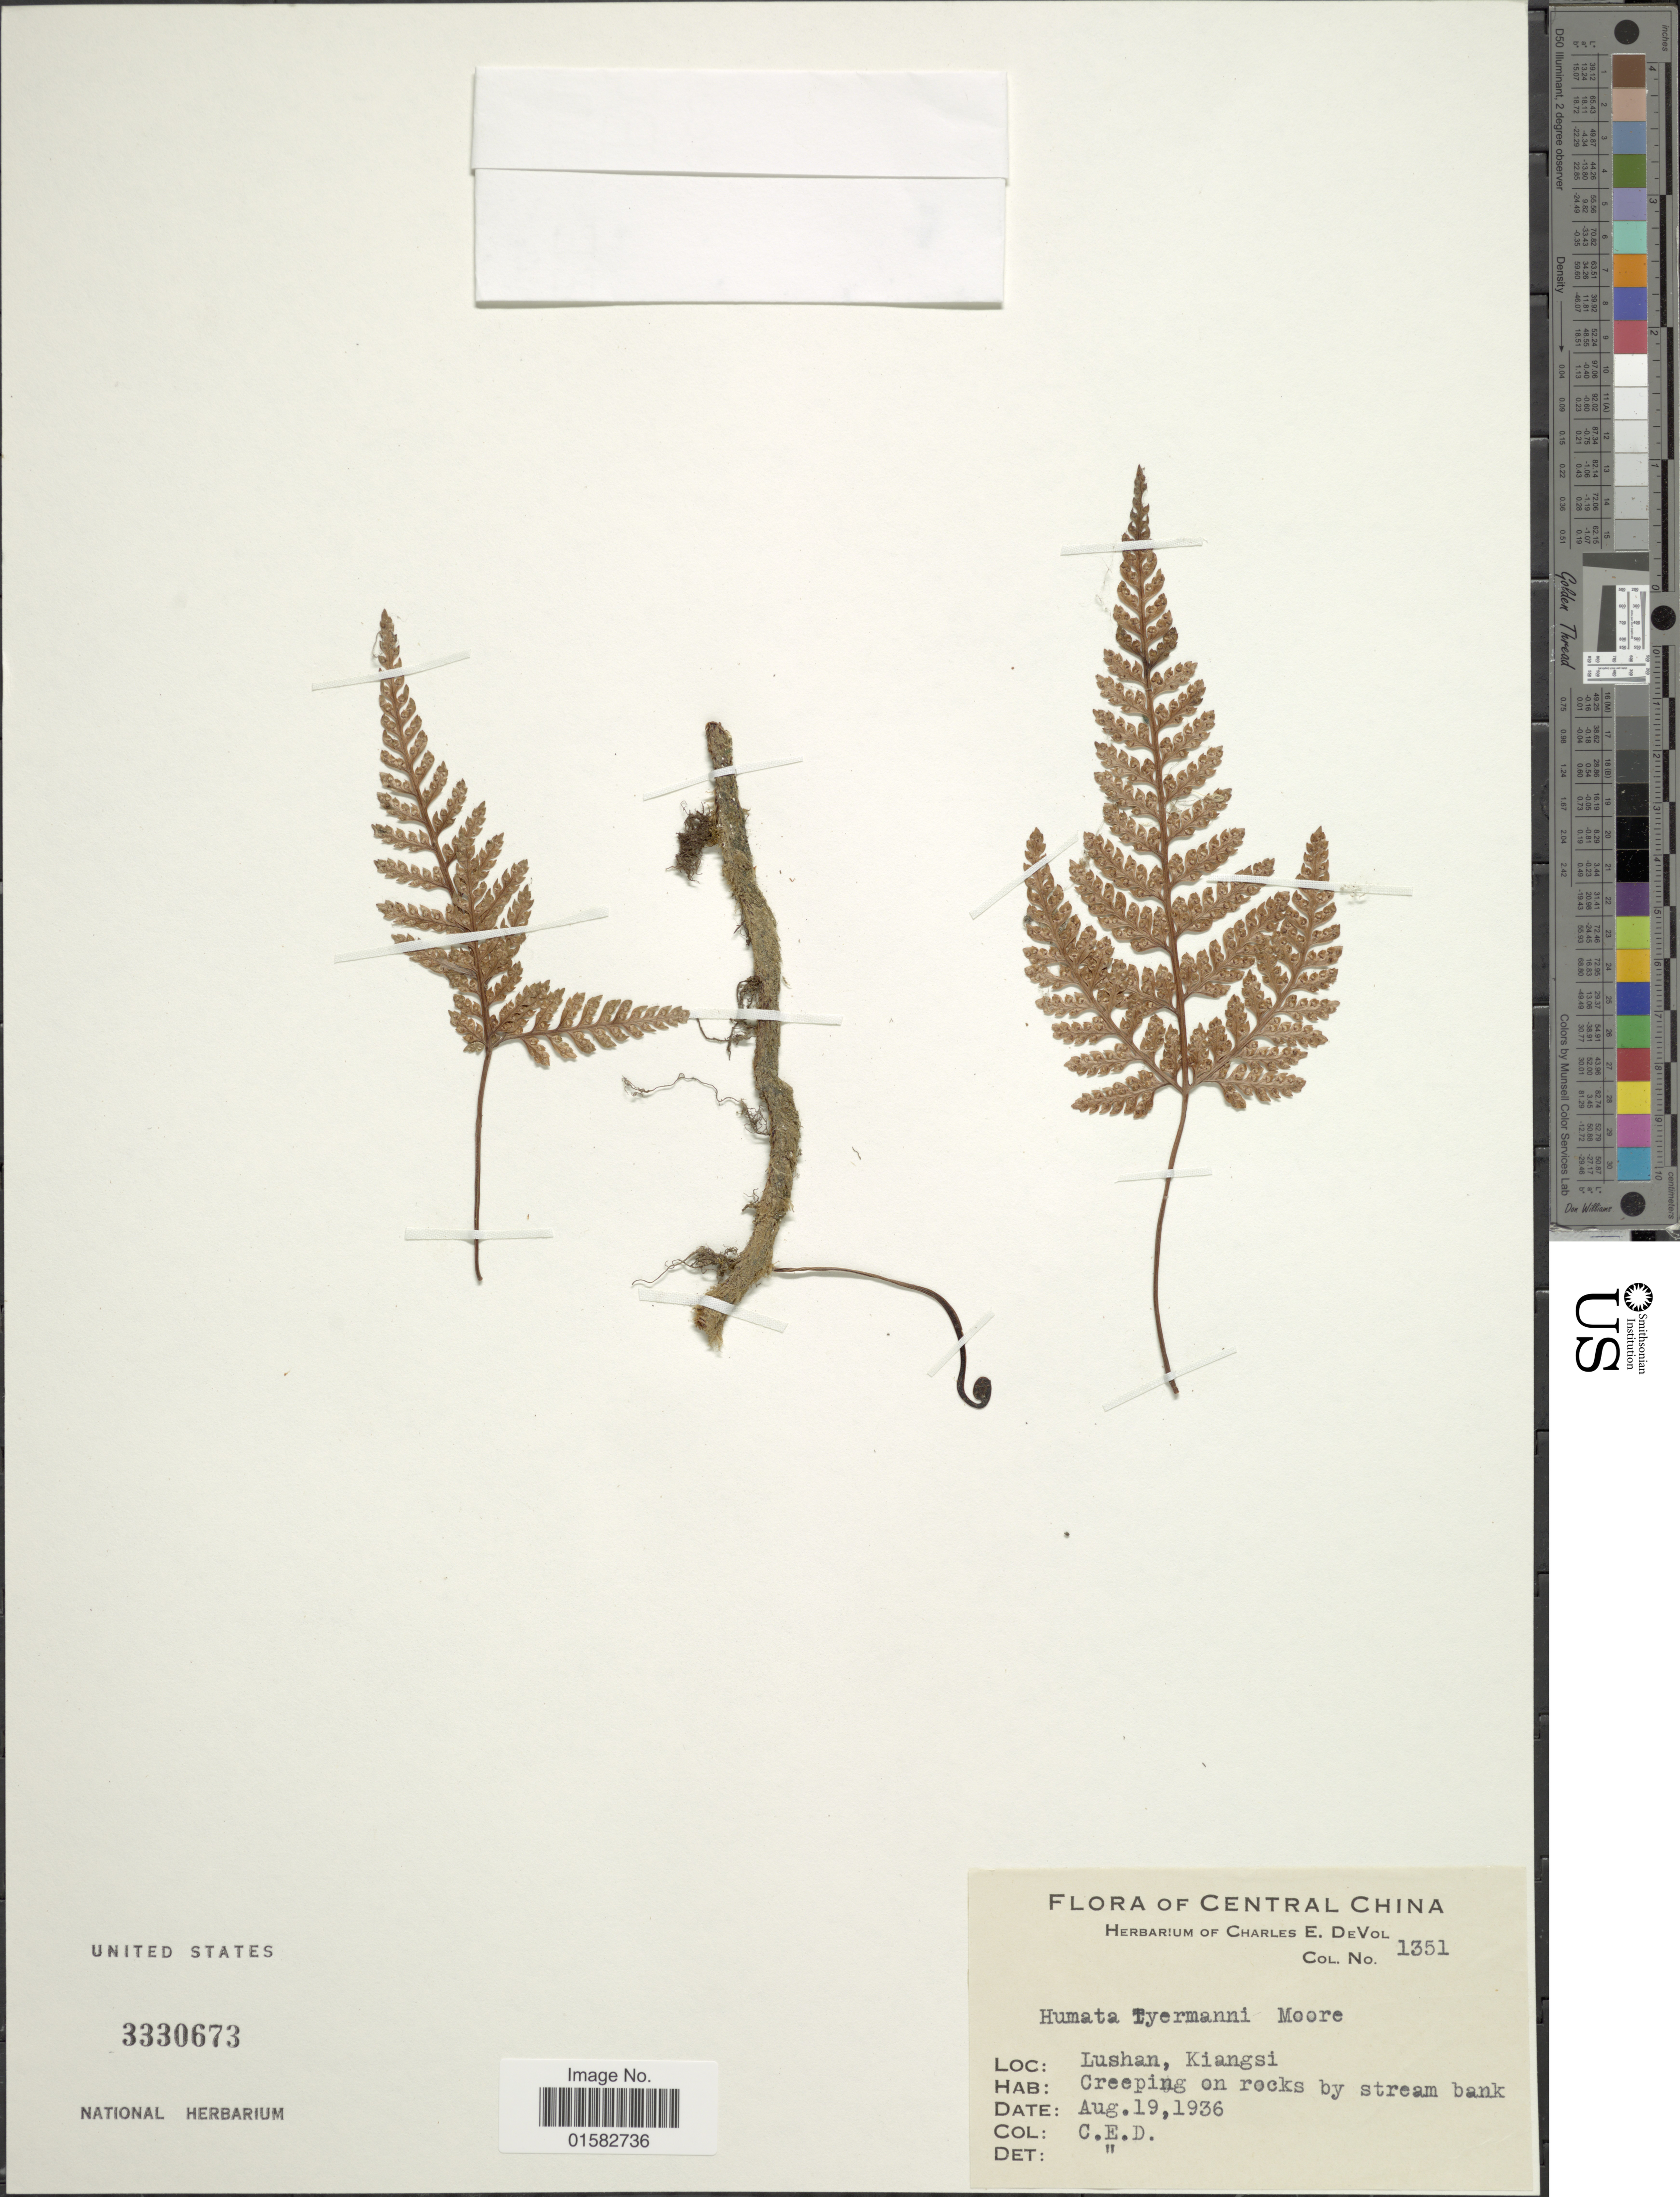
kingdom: Plantae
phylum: Tracheophyta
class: Polypodiopsida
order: Polypodiales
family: Davalliaceae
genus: Davallia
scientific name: Davallia griffithiana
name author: Hook.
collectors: C. E. De Vol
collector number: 1351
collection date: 1936-08-19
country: China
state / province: Jiangxi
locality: Central China, Lushan, Kiangsi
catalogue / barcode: US 3330673